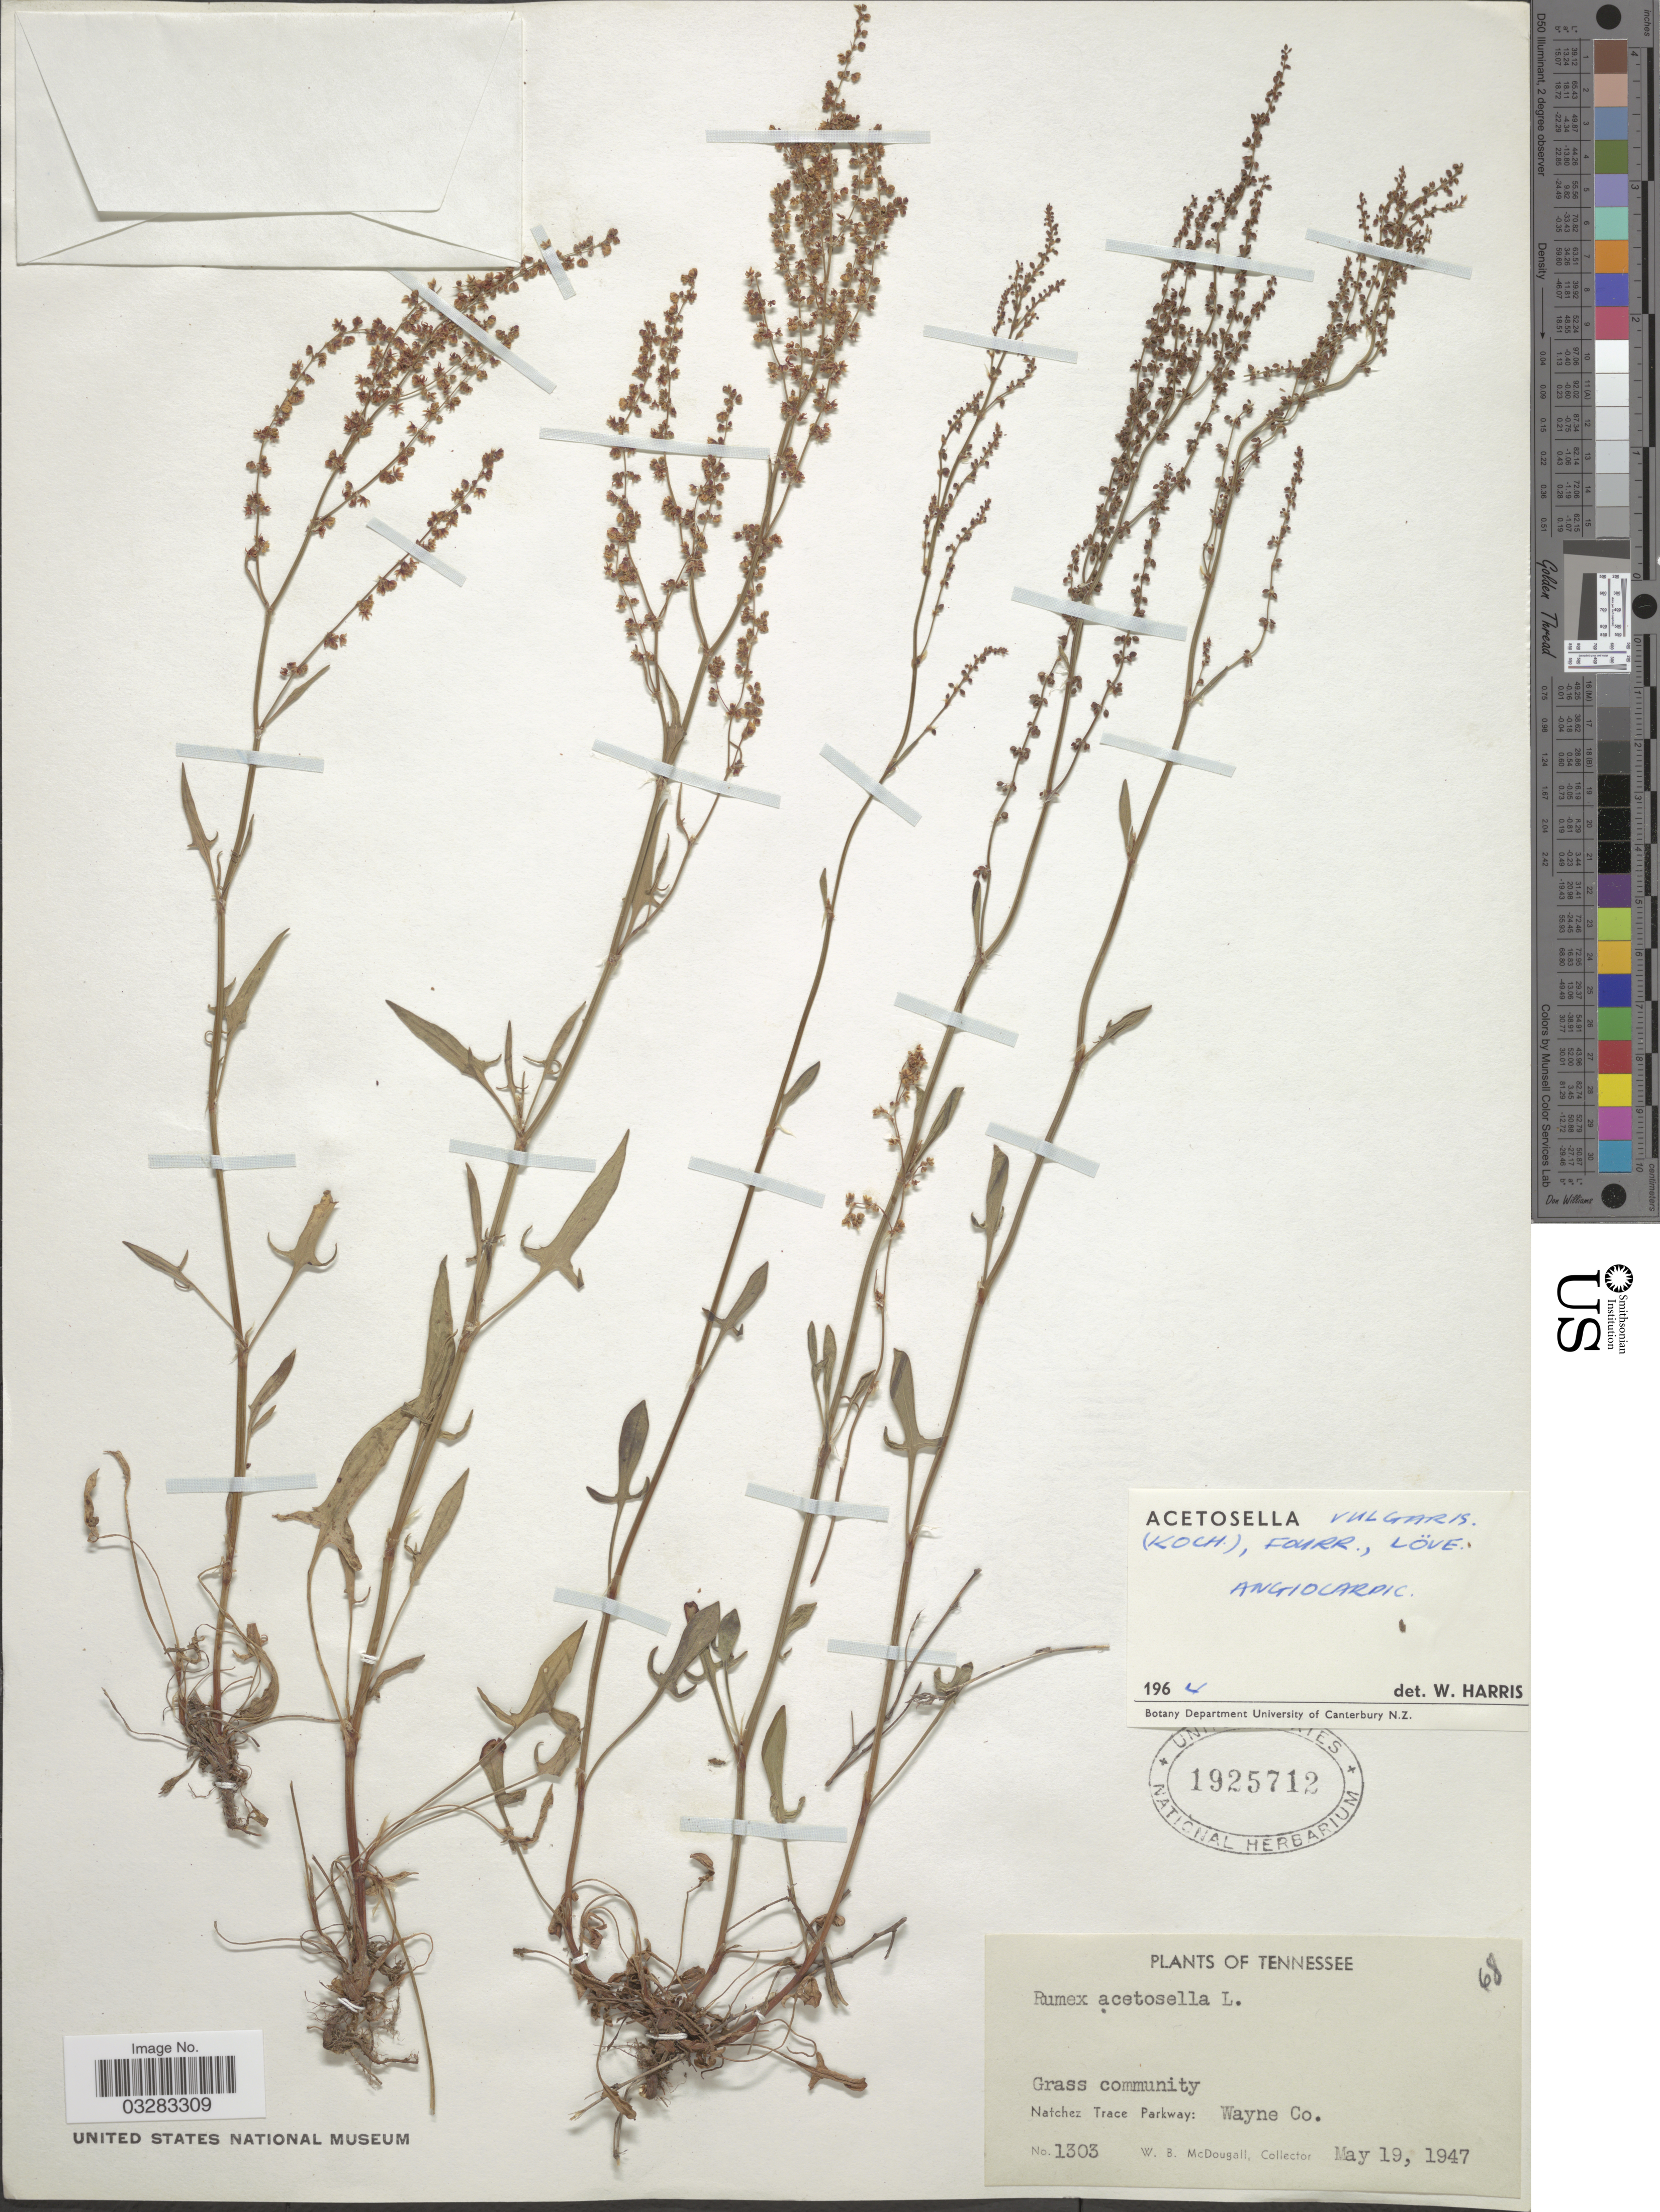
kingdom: Plantae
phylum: Tracheophyta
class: Magnoliopsida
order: Caryophyllales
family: Polygonaceae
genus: Rumex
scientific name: Rumex acetosella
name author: L.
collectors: W. B. McDougal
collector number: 1303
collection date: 1947-05-19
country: United States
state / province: Tennessee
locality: Grass community. Natchez Trace Parkway: Wayne Co.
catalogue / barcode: US 1925712